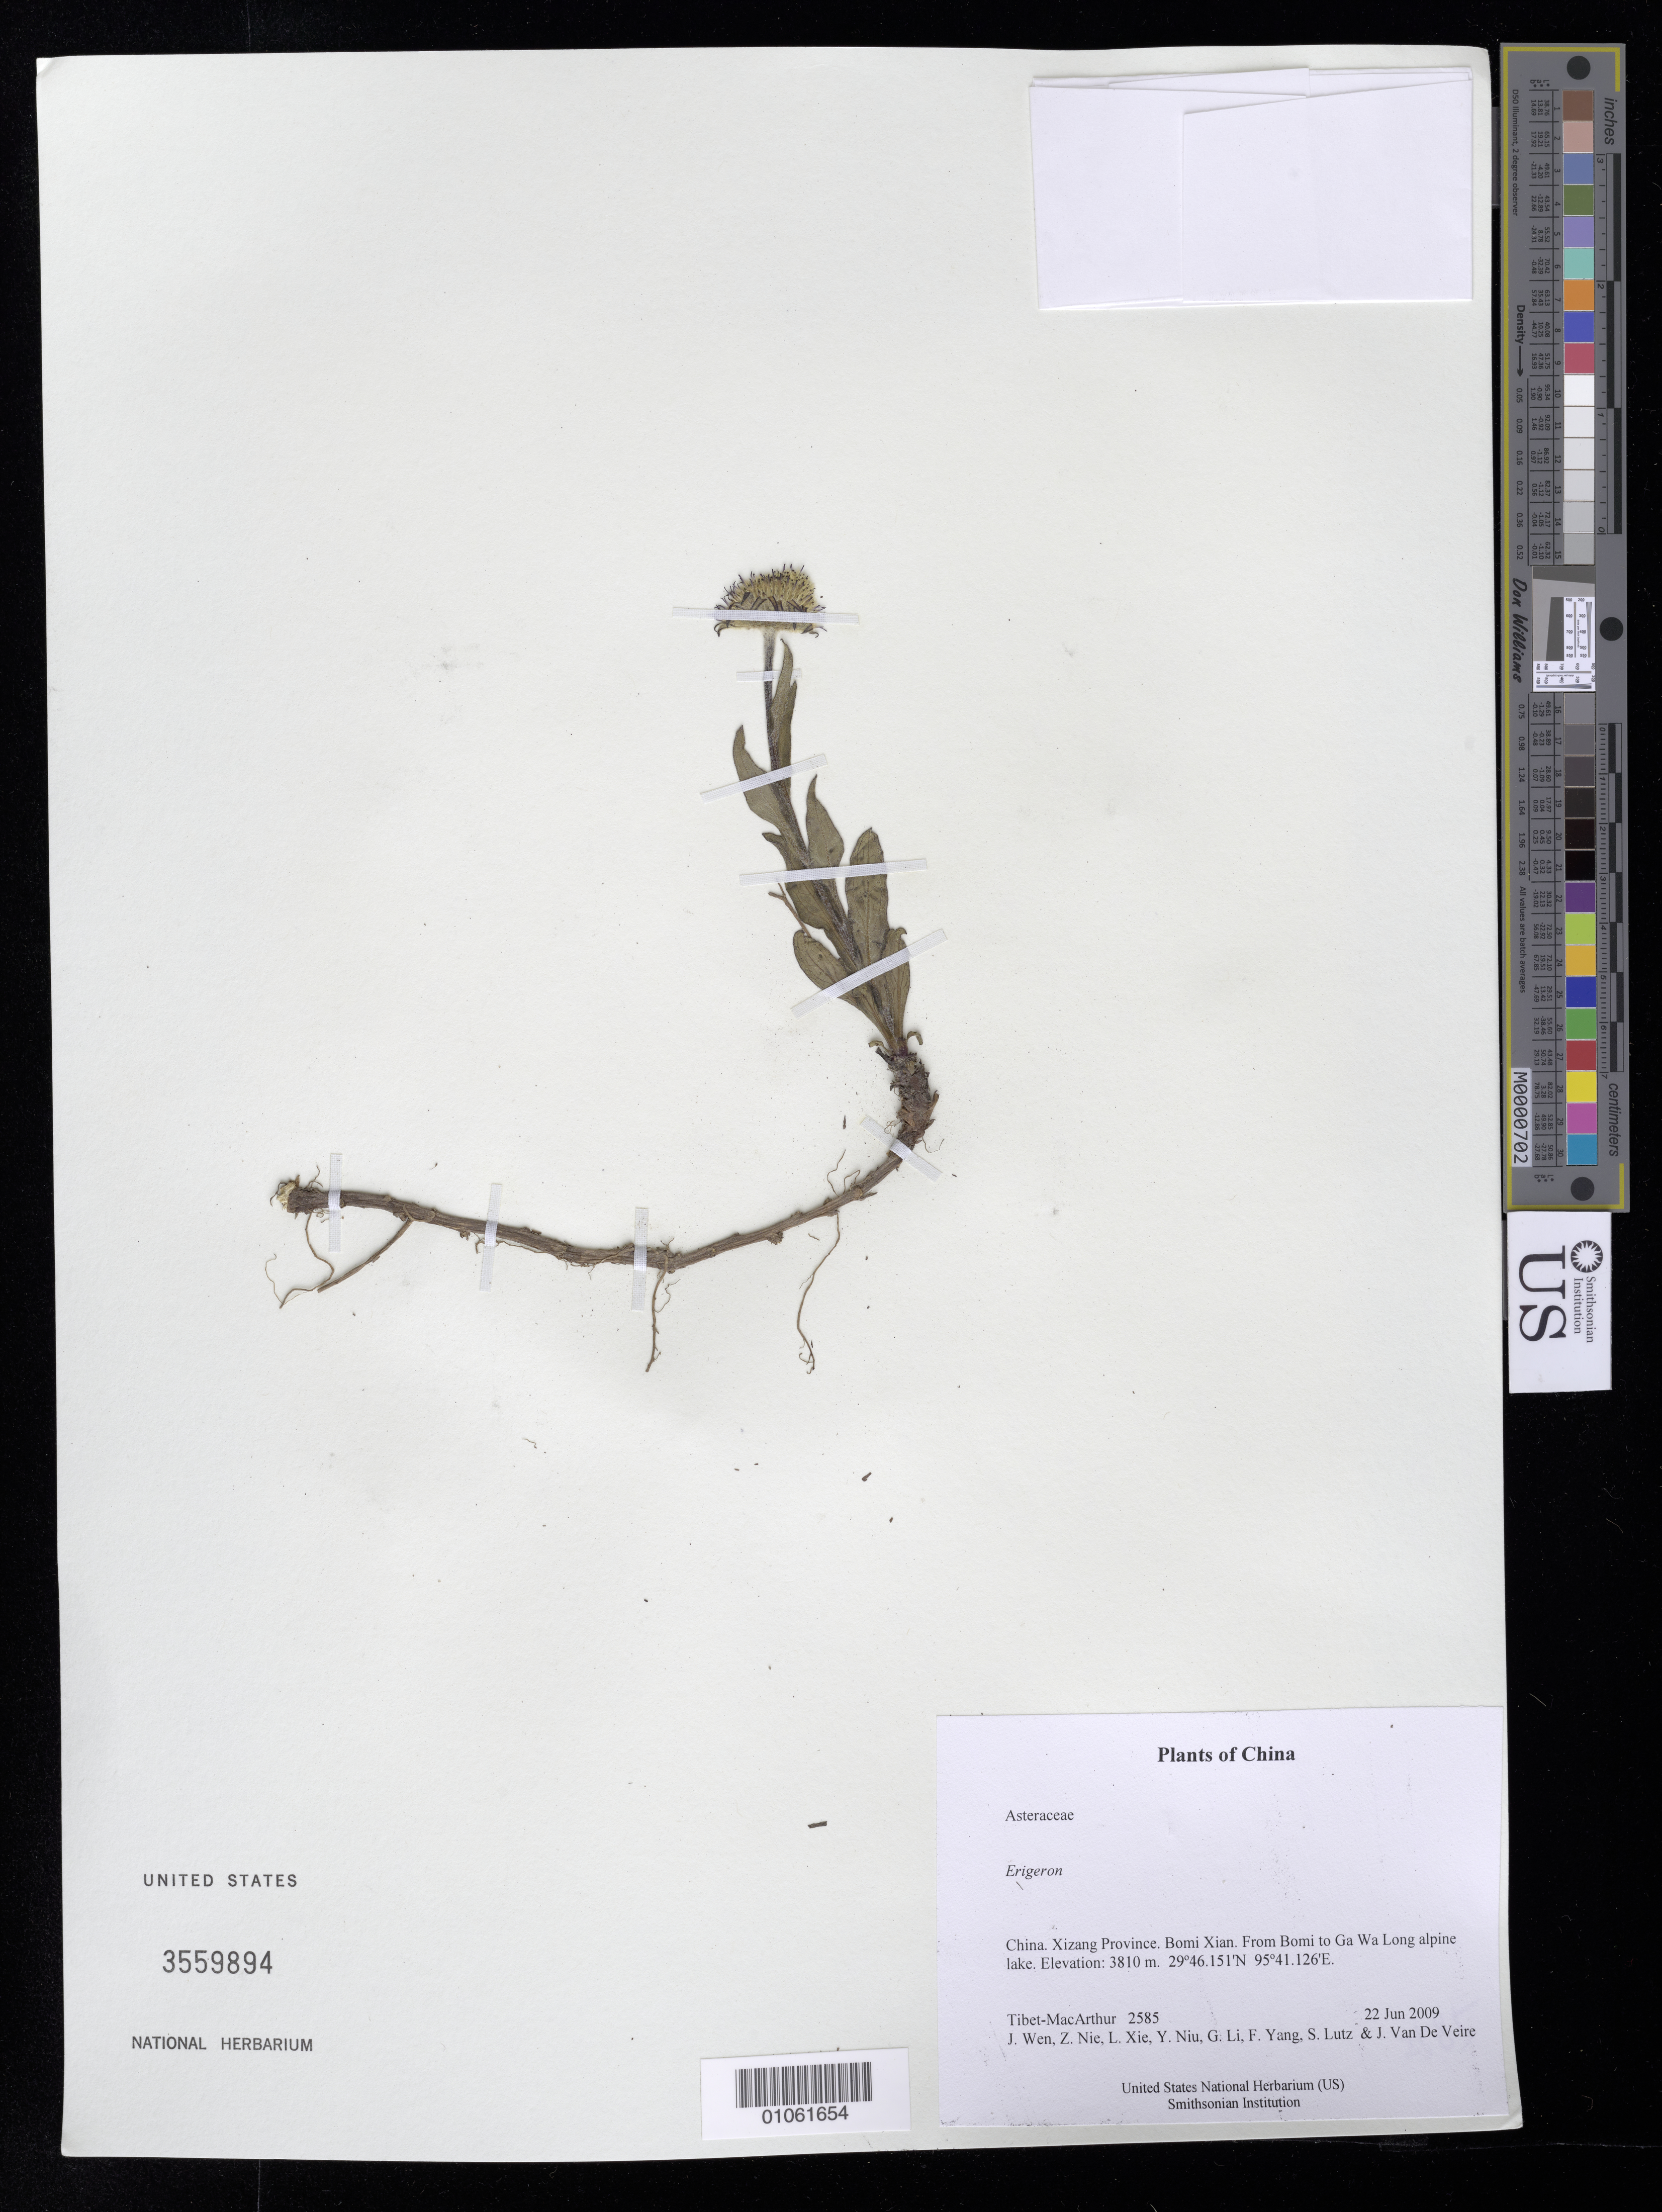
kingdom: Plantae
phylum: Tracheophyta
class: Magnoliopsida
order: Asterales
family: Asteraceae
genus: Erigeron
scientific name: Erigeron sp.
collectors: Tibet-MacArthur, J. Wen, Z. Nie, L. Xie, Y. Niu, G. Li, F. Yang, S. Lutz & J. Van De Veire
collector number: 2585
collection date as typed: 22 Jun 2009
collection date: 2009-06-22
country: China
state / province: Xizang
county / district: Bomi Xian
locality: From Bomi to Ga Wa Long alpine lake.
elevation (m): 3810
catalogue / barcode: US 3559894